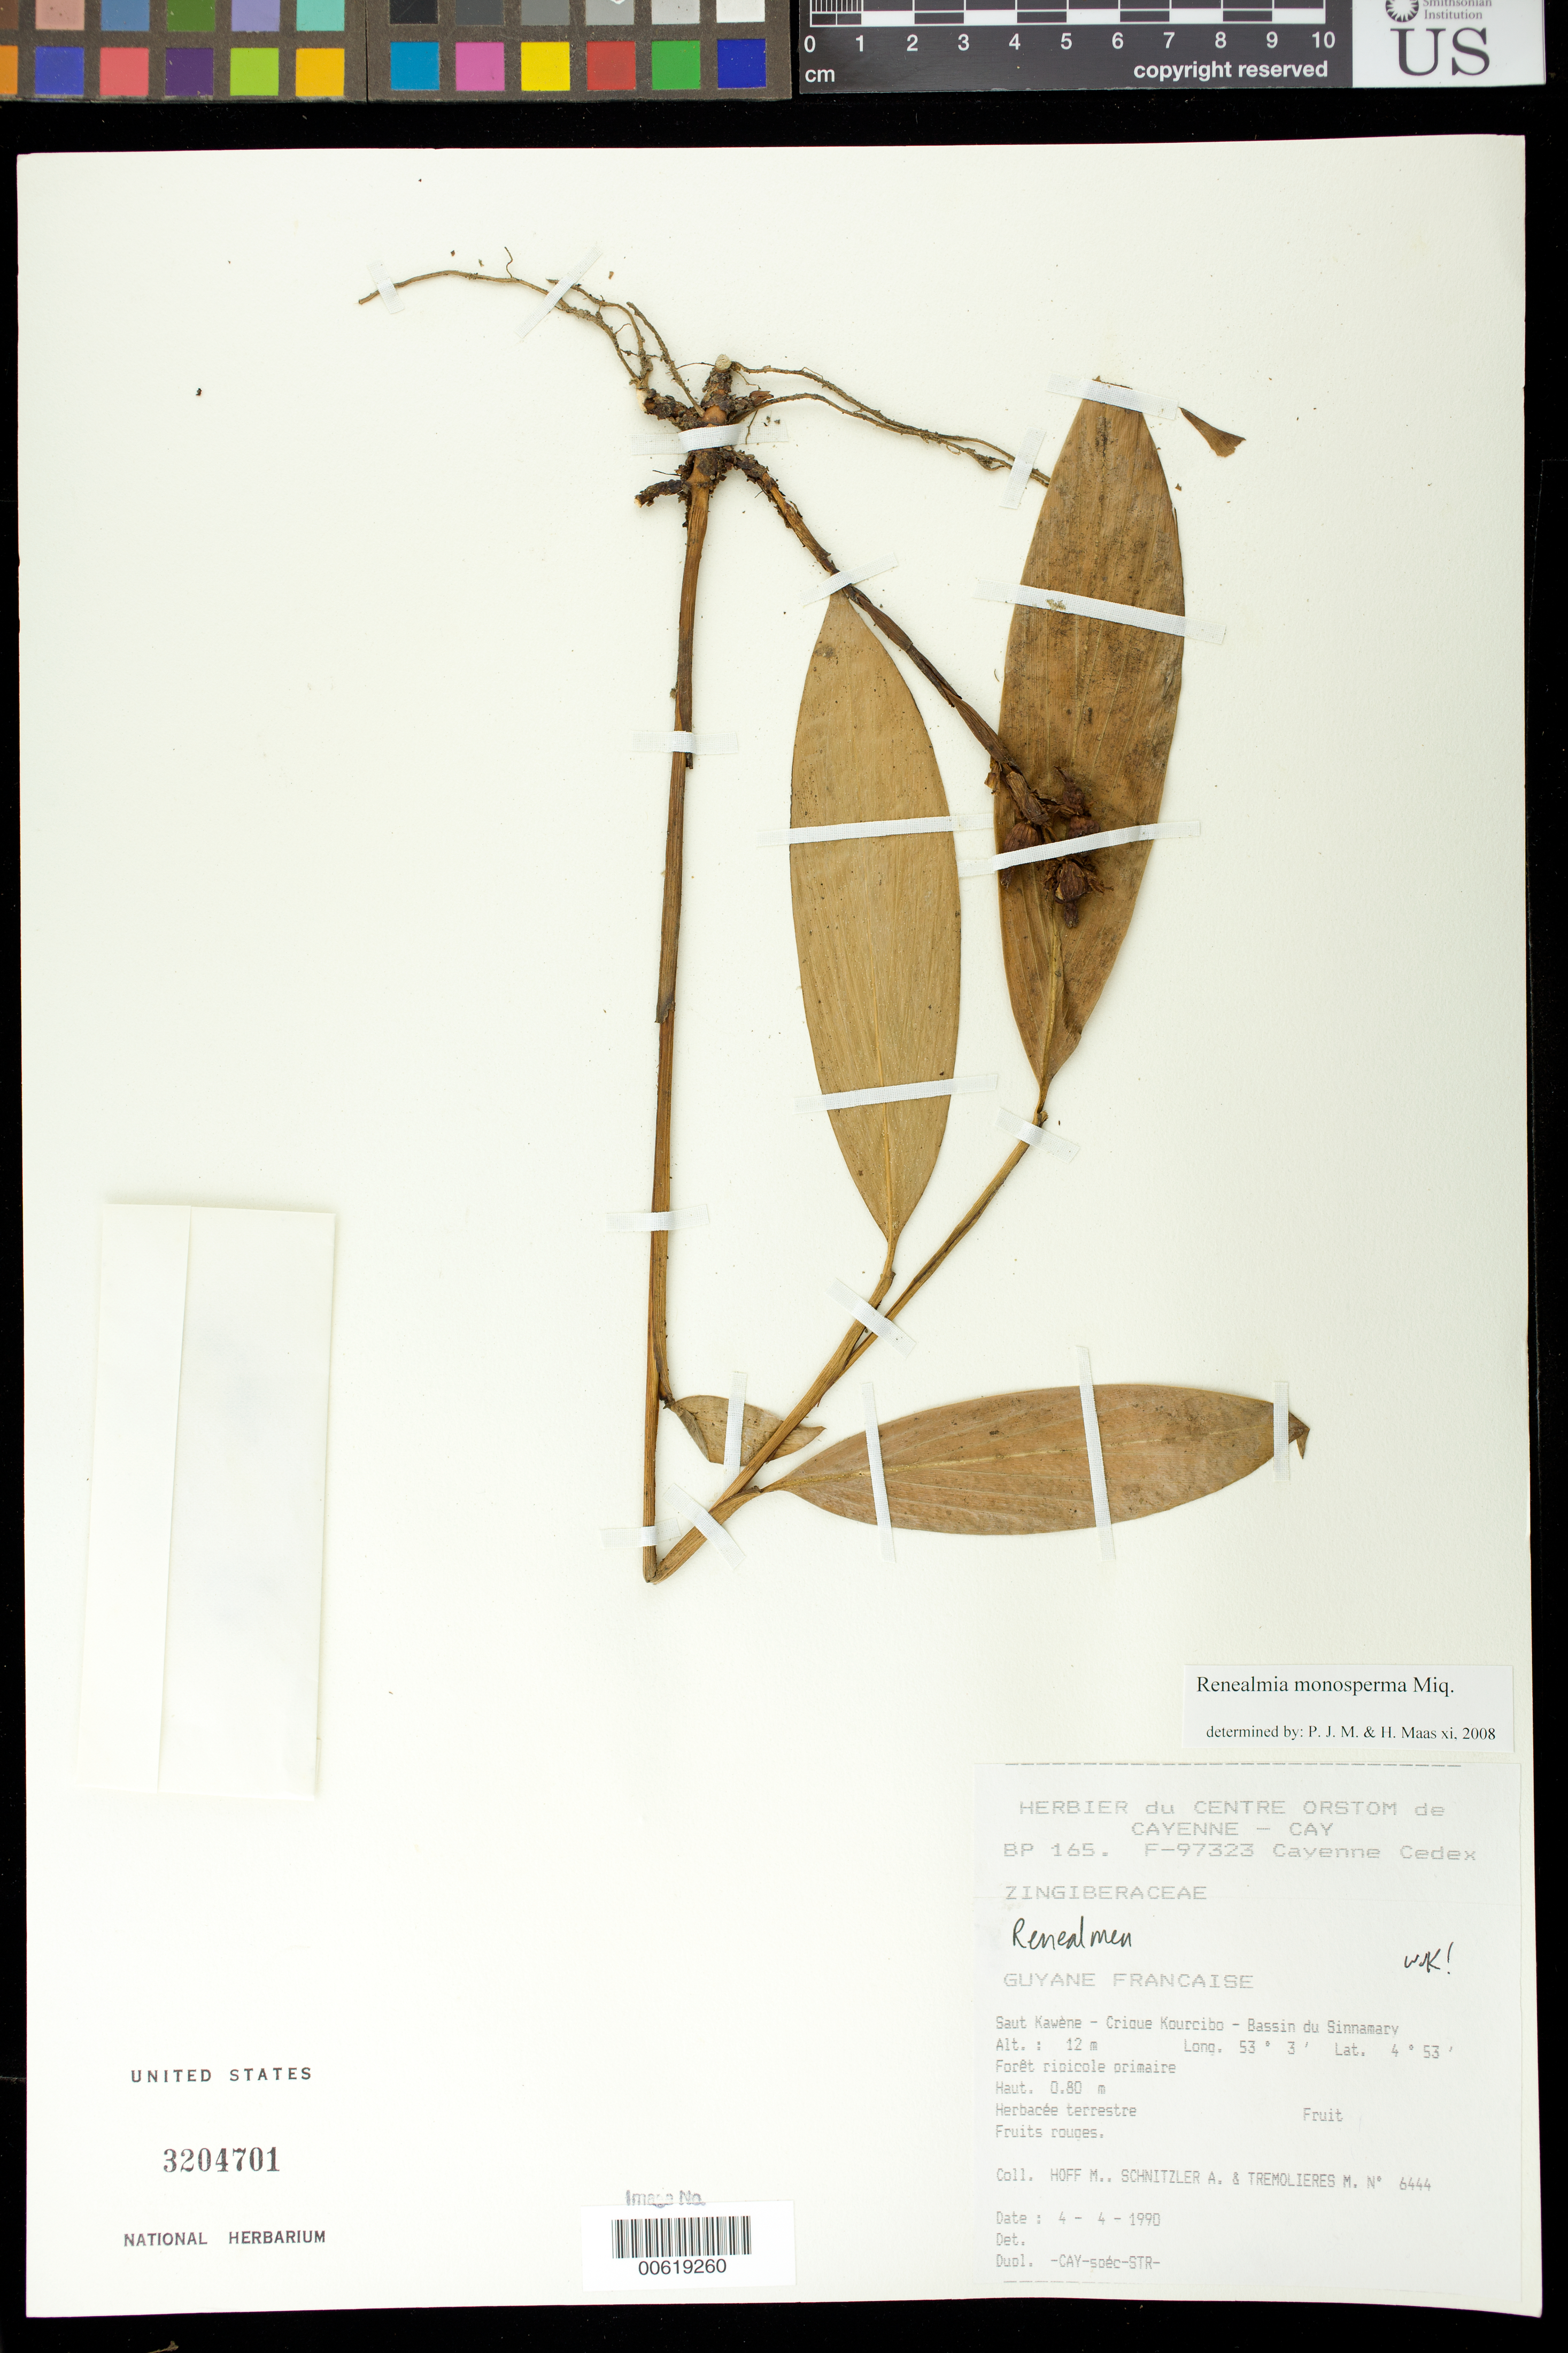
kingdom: Plantae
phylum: Tracheophyta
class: Liliopsida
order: Zingiberales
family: Zingiberaceae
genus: Renealmia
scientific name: Renealmia monosperma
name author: Miq.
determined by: Maas, Paul J.; Maas, H.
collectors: M. Hoff, A. Schnitzler & M. Tremolieres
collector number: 6444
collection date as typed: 4-Apr-90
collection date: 1990-04-04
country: French Guiana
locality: Saut Kawène, Crique Kourcibo, Bassin du Sinnamary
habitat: Foret ripicole primaire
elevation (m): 12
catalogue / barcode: US 3204701